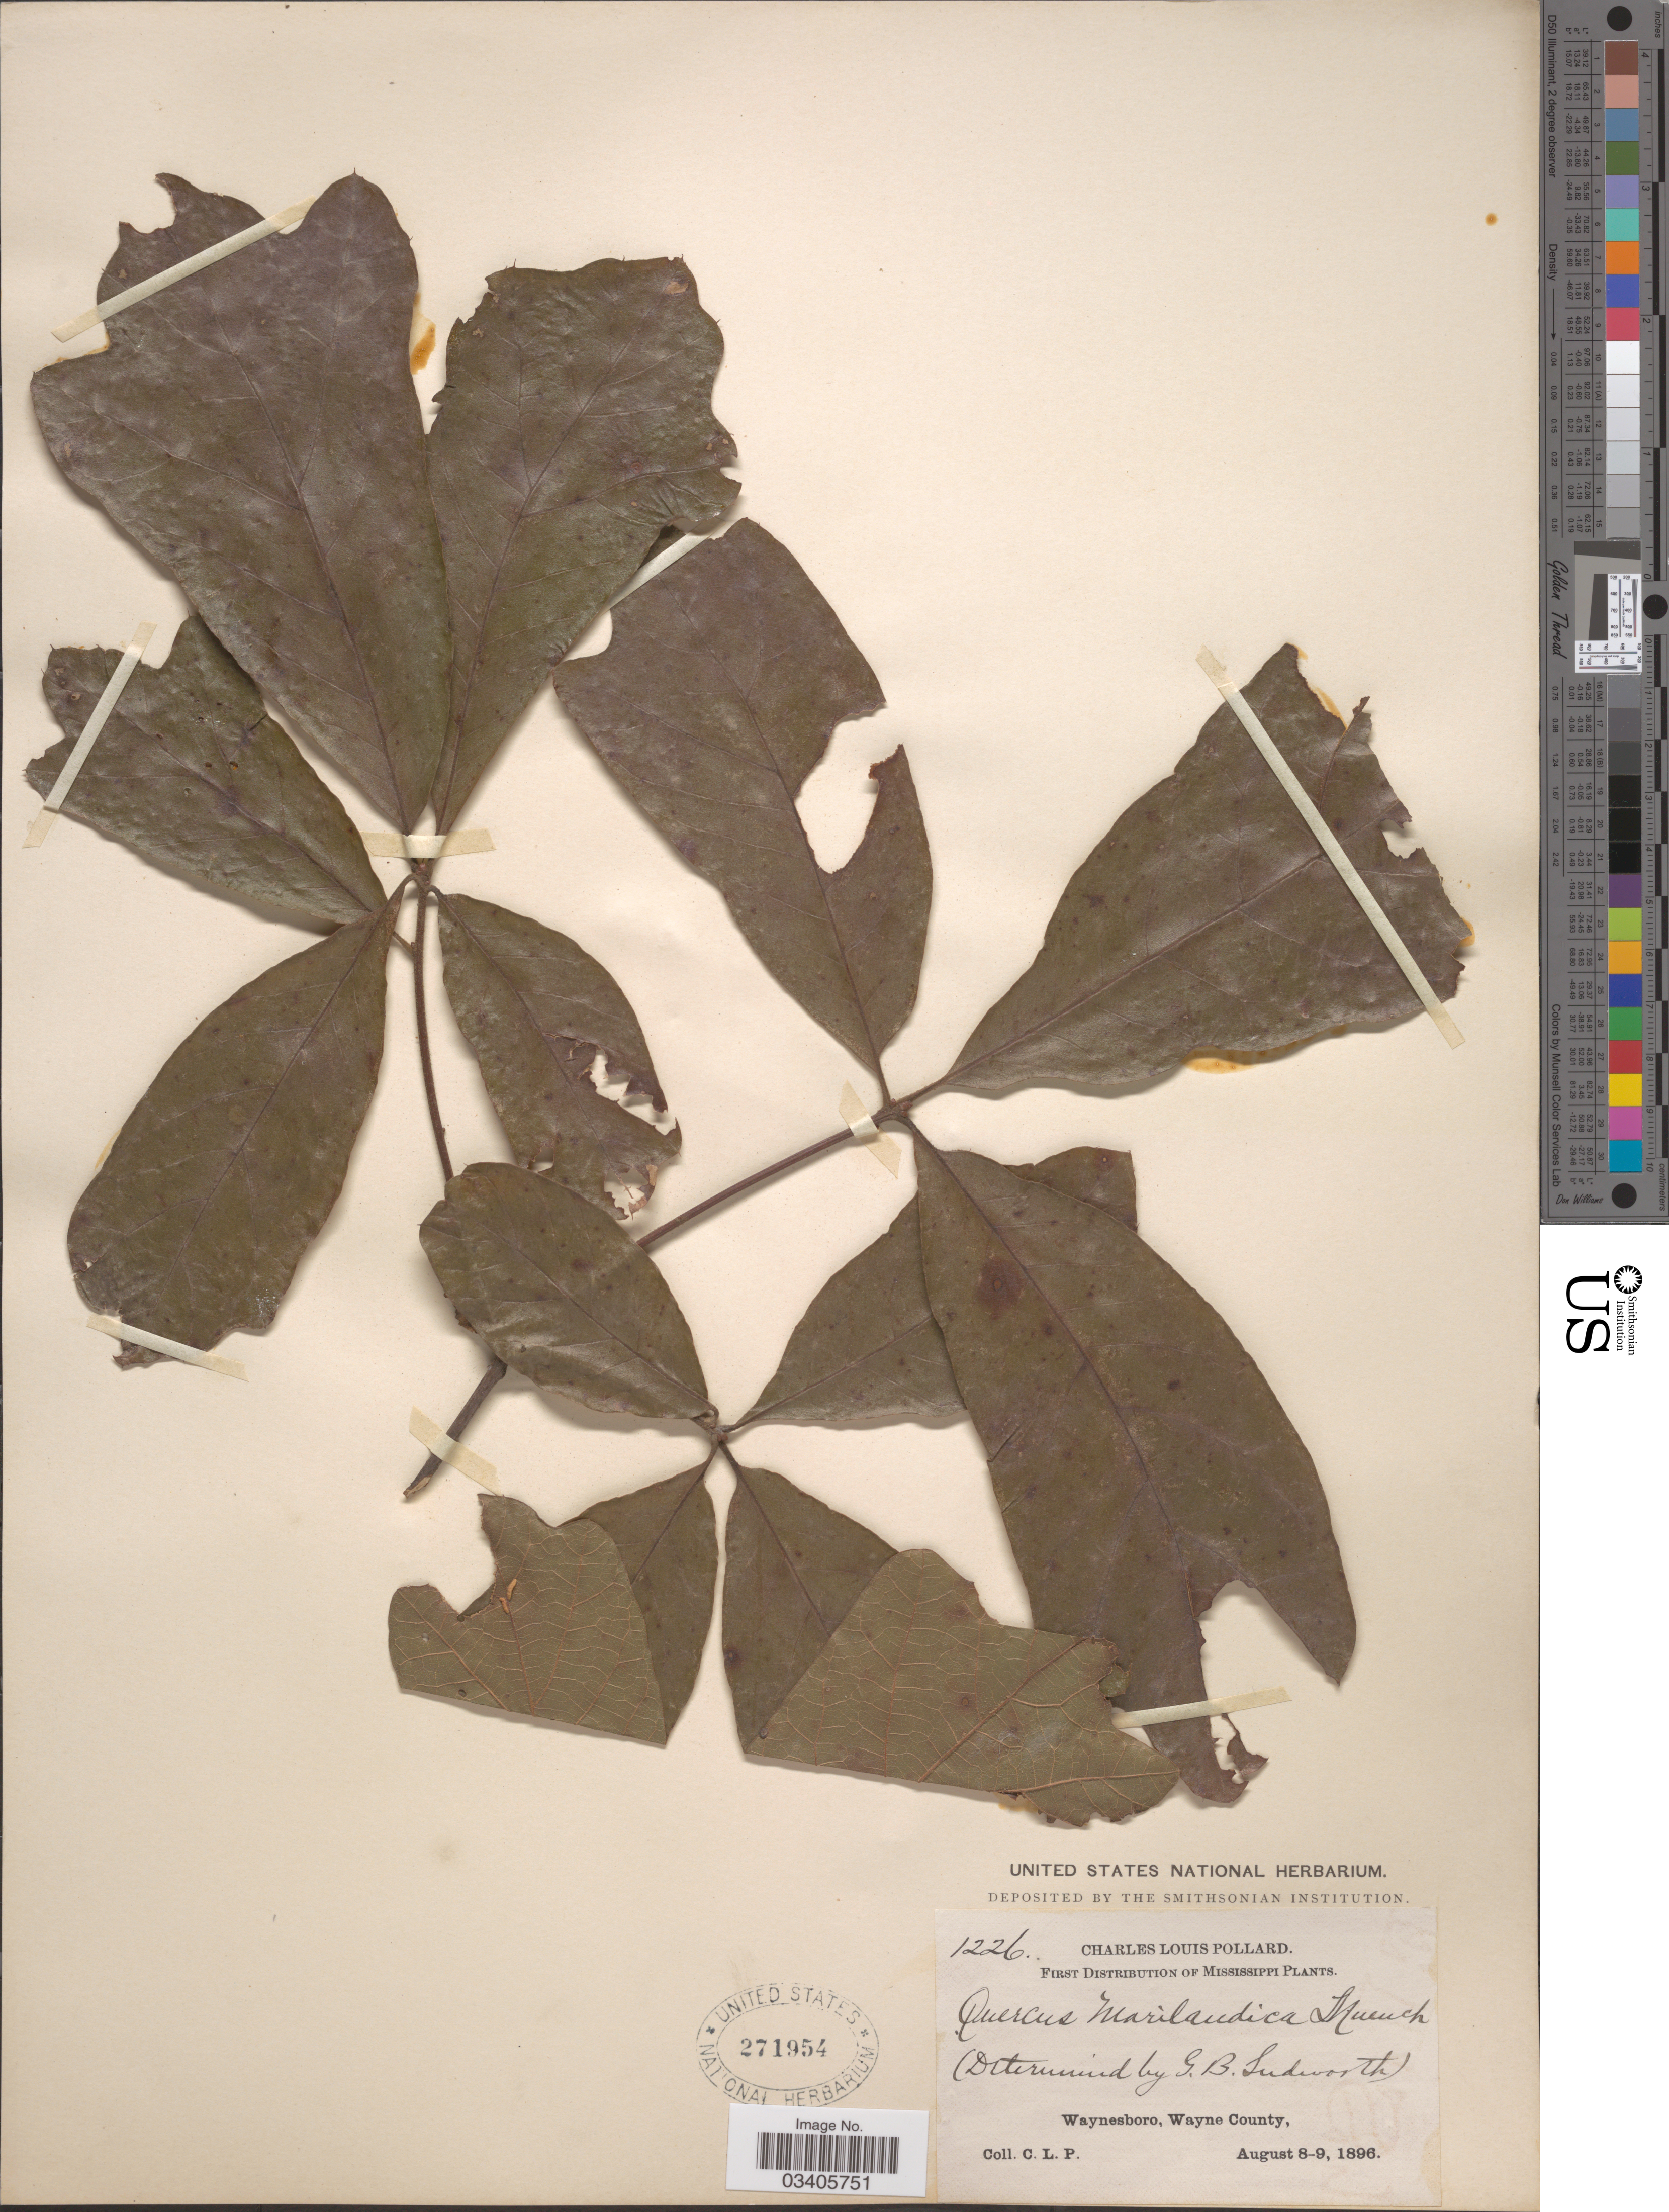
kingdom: Plantae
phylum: Tracheophyta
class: Magnoliopsida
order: Fagales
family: Fagaceae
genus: Quercus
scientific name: Quercus imbricaria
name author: Michx.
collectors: C. L. Pollard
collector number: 1226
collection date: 1896-08-08/1896-08-09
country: United States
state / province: Mississippi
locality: Waynesboro, Wayne County.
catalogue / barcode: US 271954